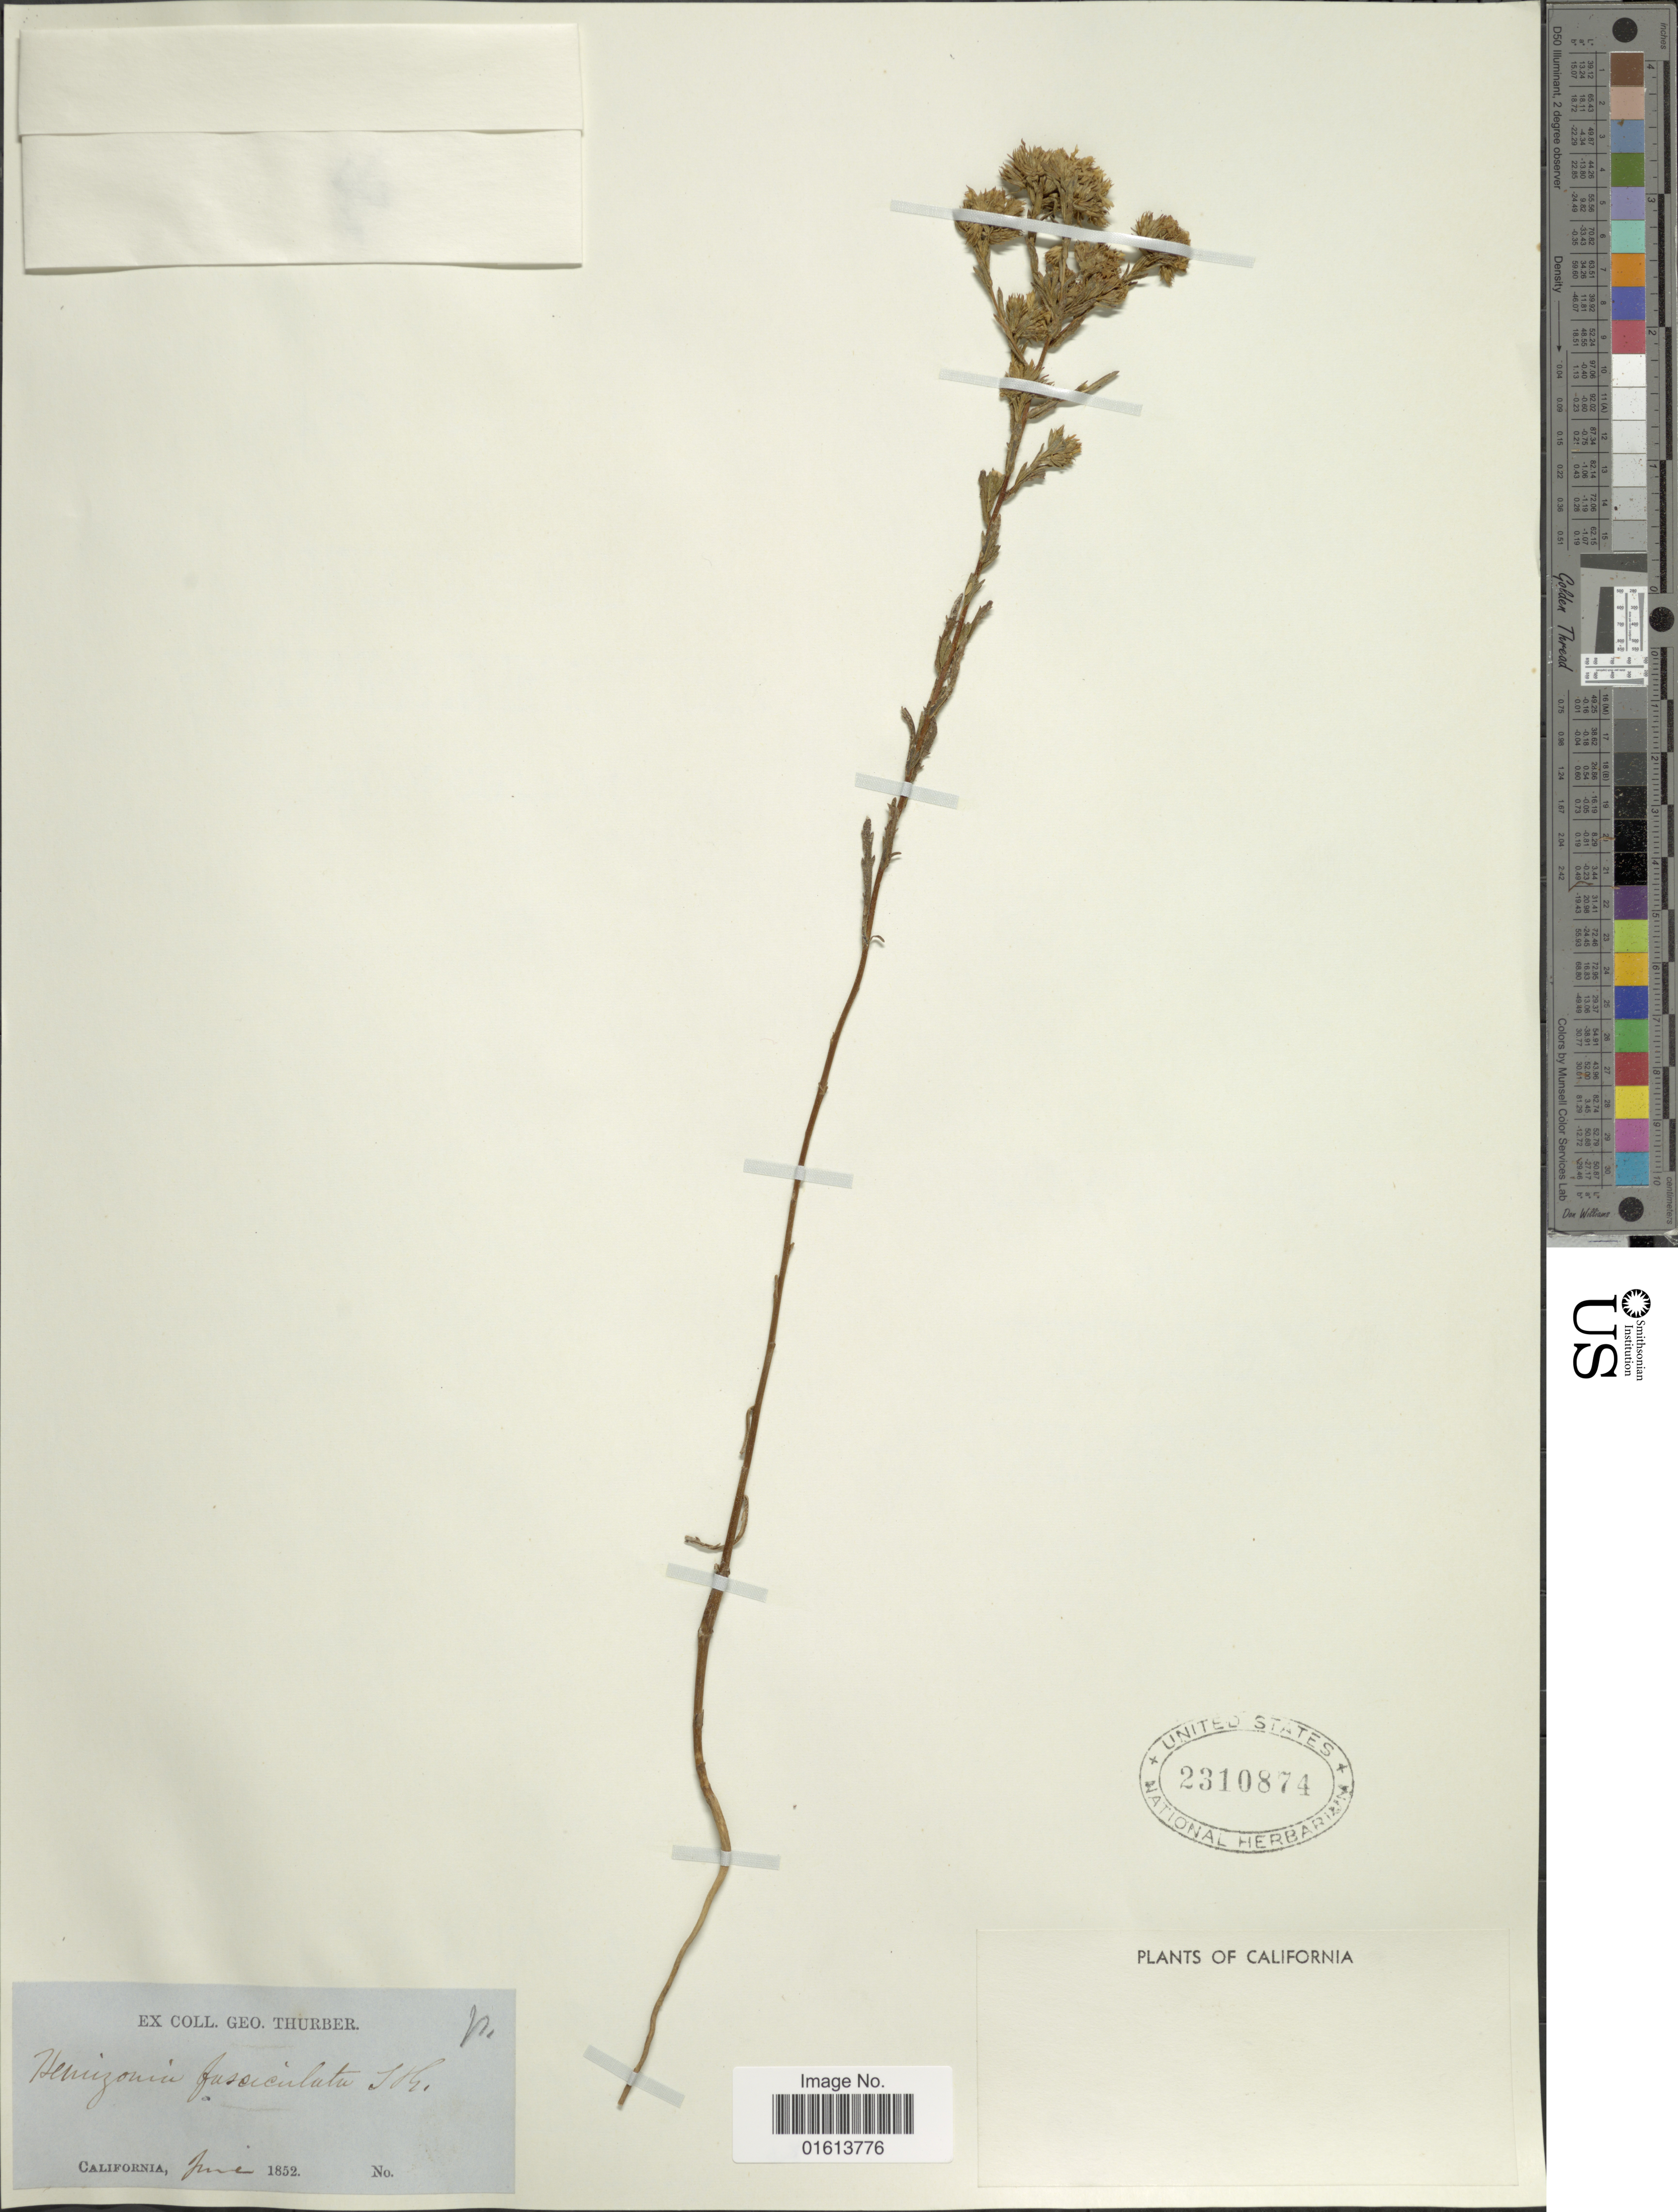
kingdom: Plantae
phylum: Tracheophyta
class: Magnoliopsida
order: Asterales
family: Asteraceae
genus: Deinandra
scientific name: Deinandra fasciculata subsp. fasciculata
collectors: G. Thurber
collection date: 1852-06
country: United States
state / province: California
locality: California.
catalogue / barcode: US 2310874